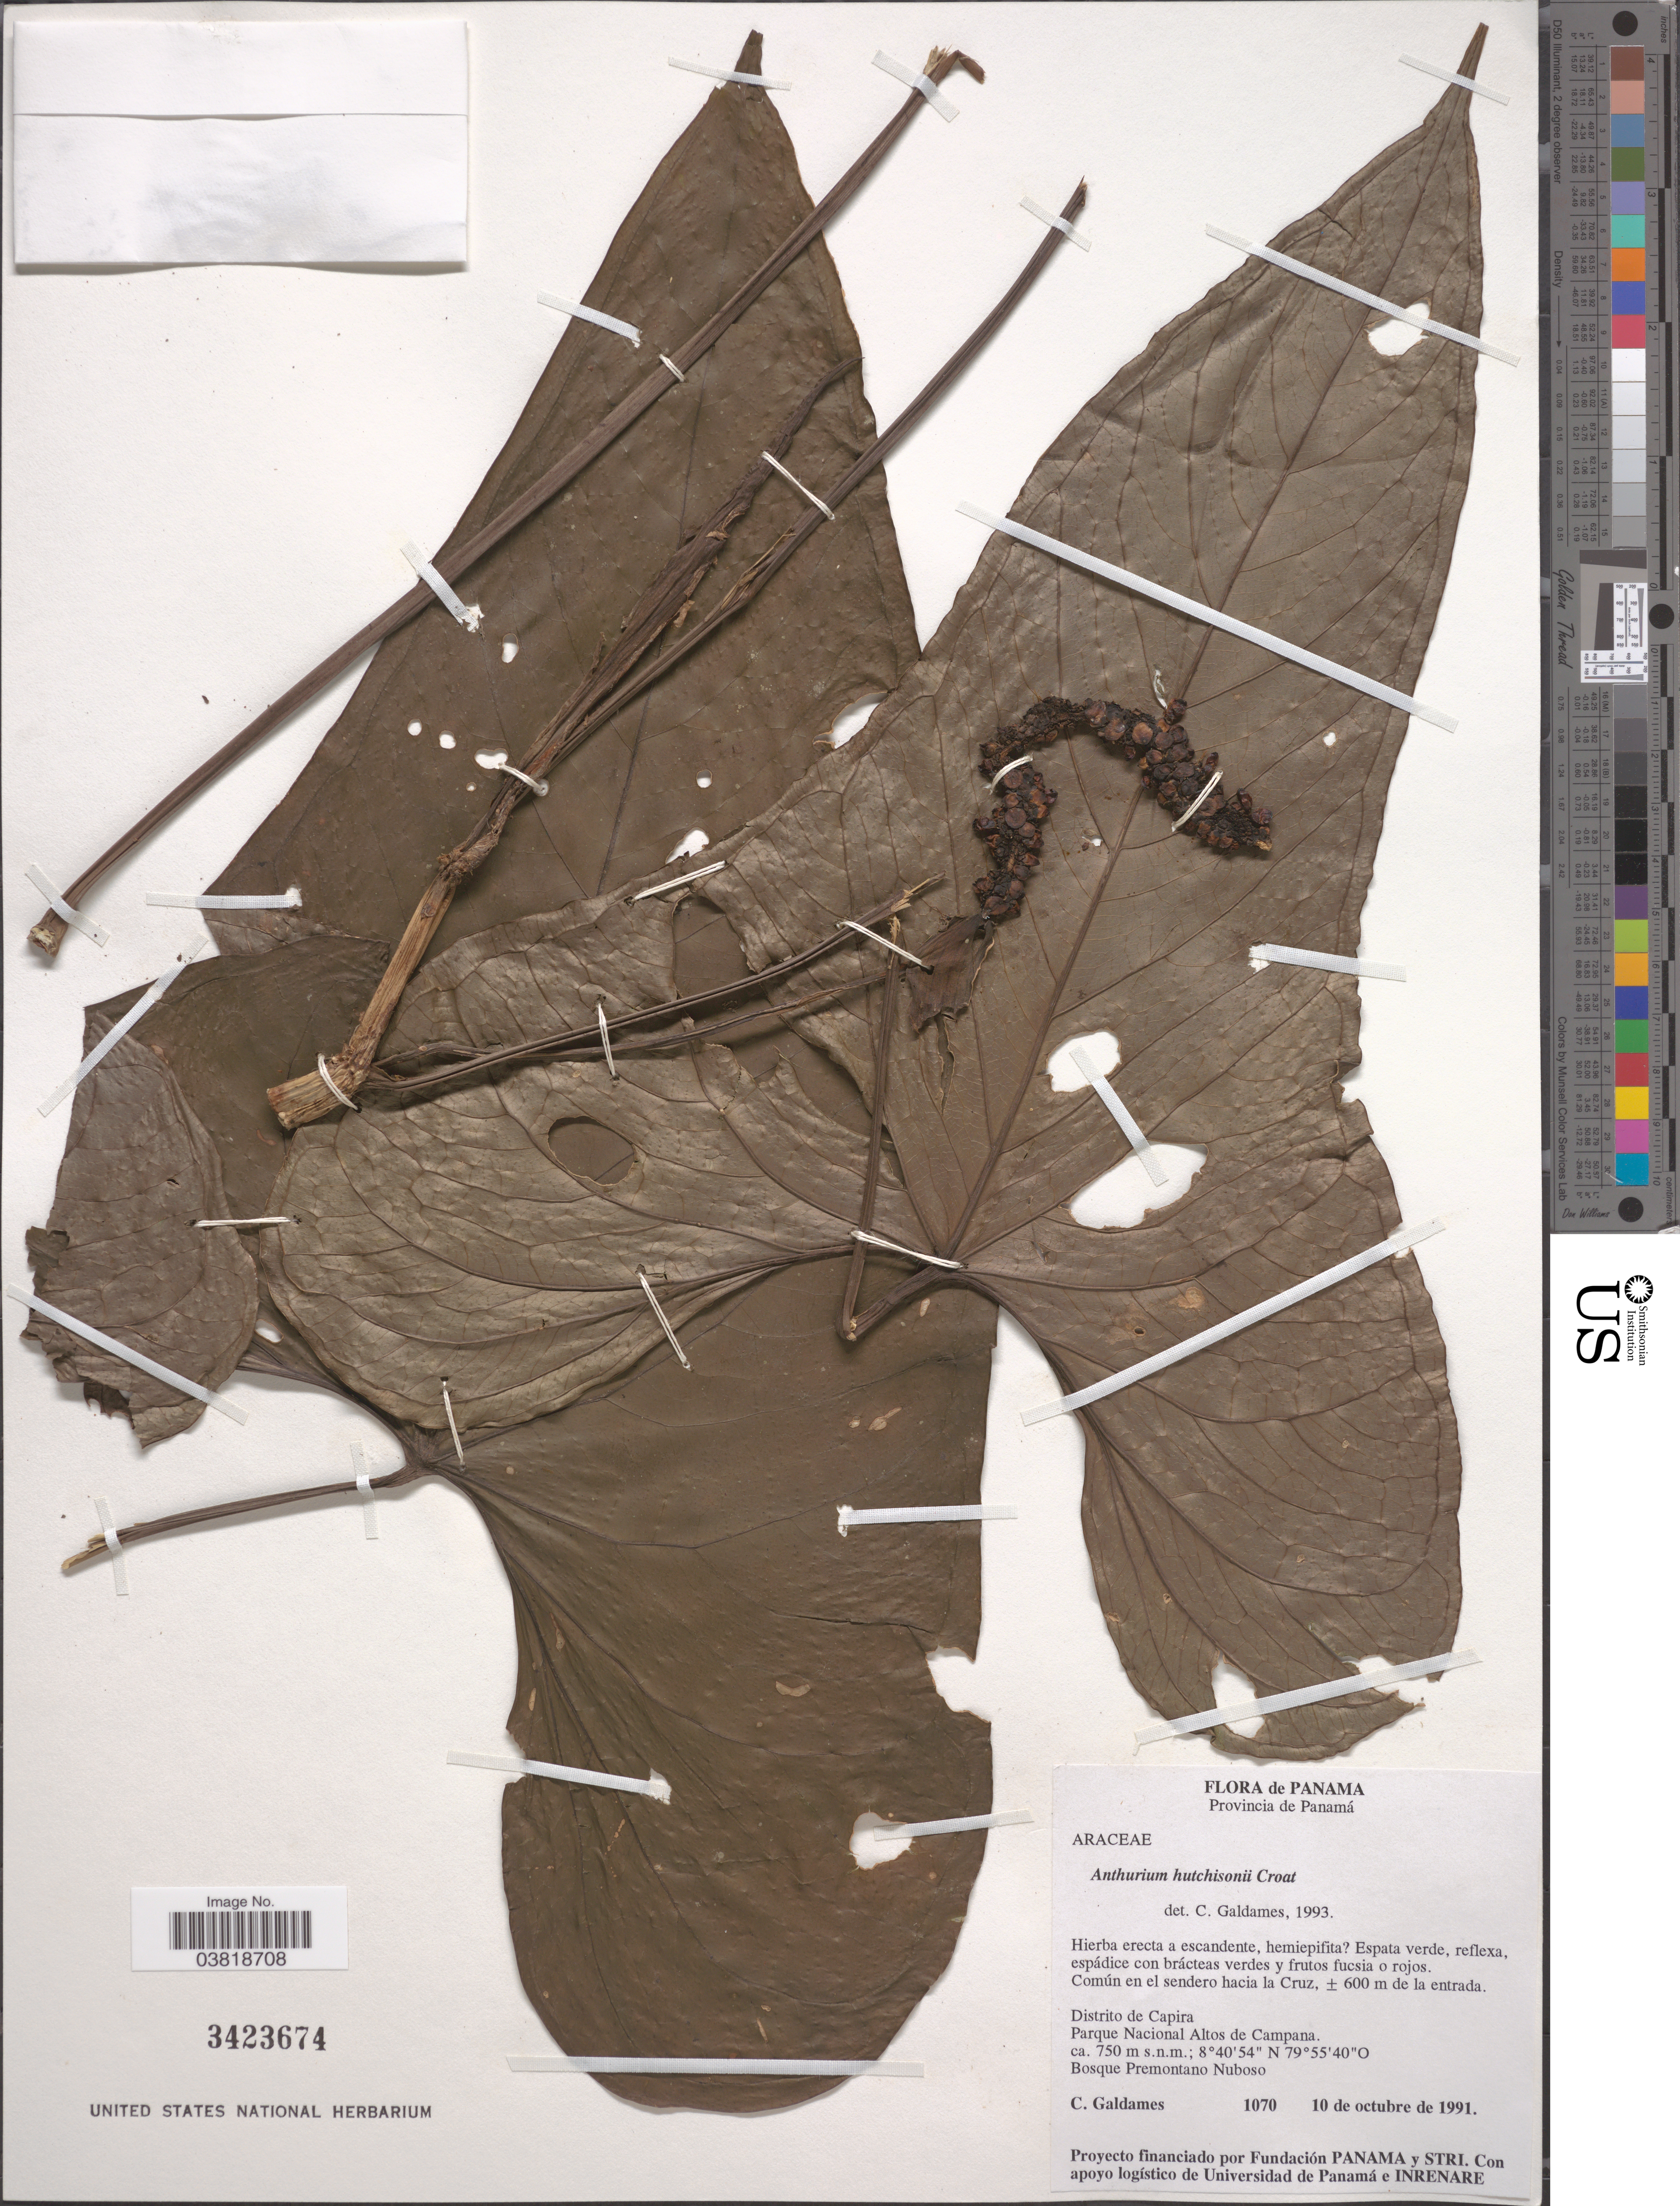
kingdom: Plantae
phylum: Tracheophyta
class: Liliopsida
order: Alismatales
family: Araceae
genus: Anthurium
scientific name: Anthurium hutchisonii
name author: Croat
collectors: C. Galdames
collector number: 1070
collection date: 1991-10-10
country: Panama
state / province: Panamá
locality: Común en el sendero hacia la Cruz, ± 600 m de la entrada. Distrito de Capira. Parque Nacional Altos de Campana. Bosque Premontano Nuboso.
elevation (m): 600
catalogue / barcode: US 3423674